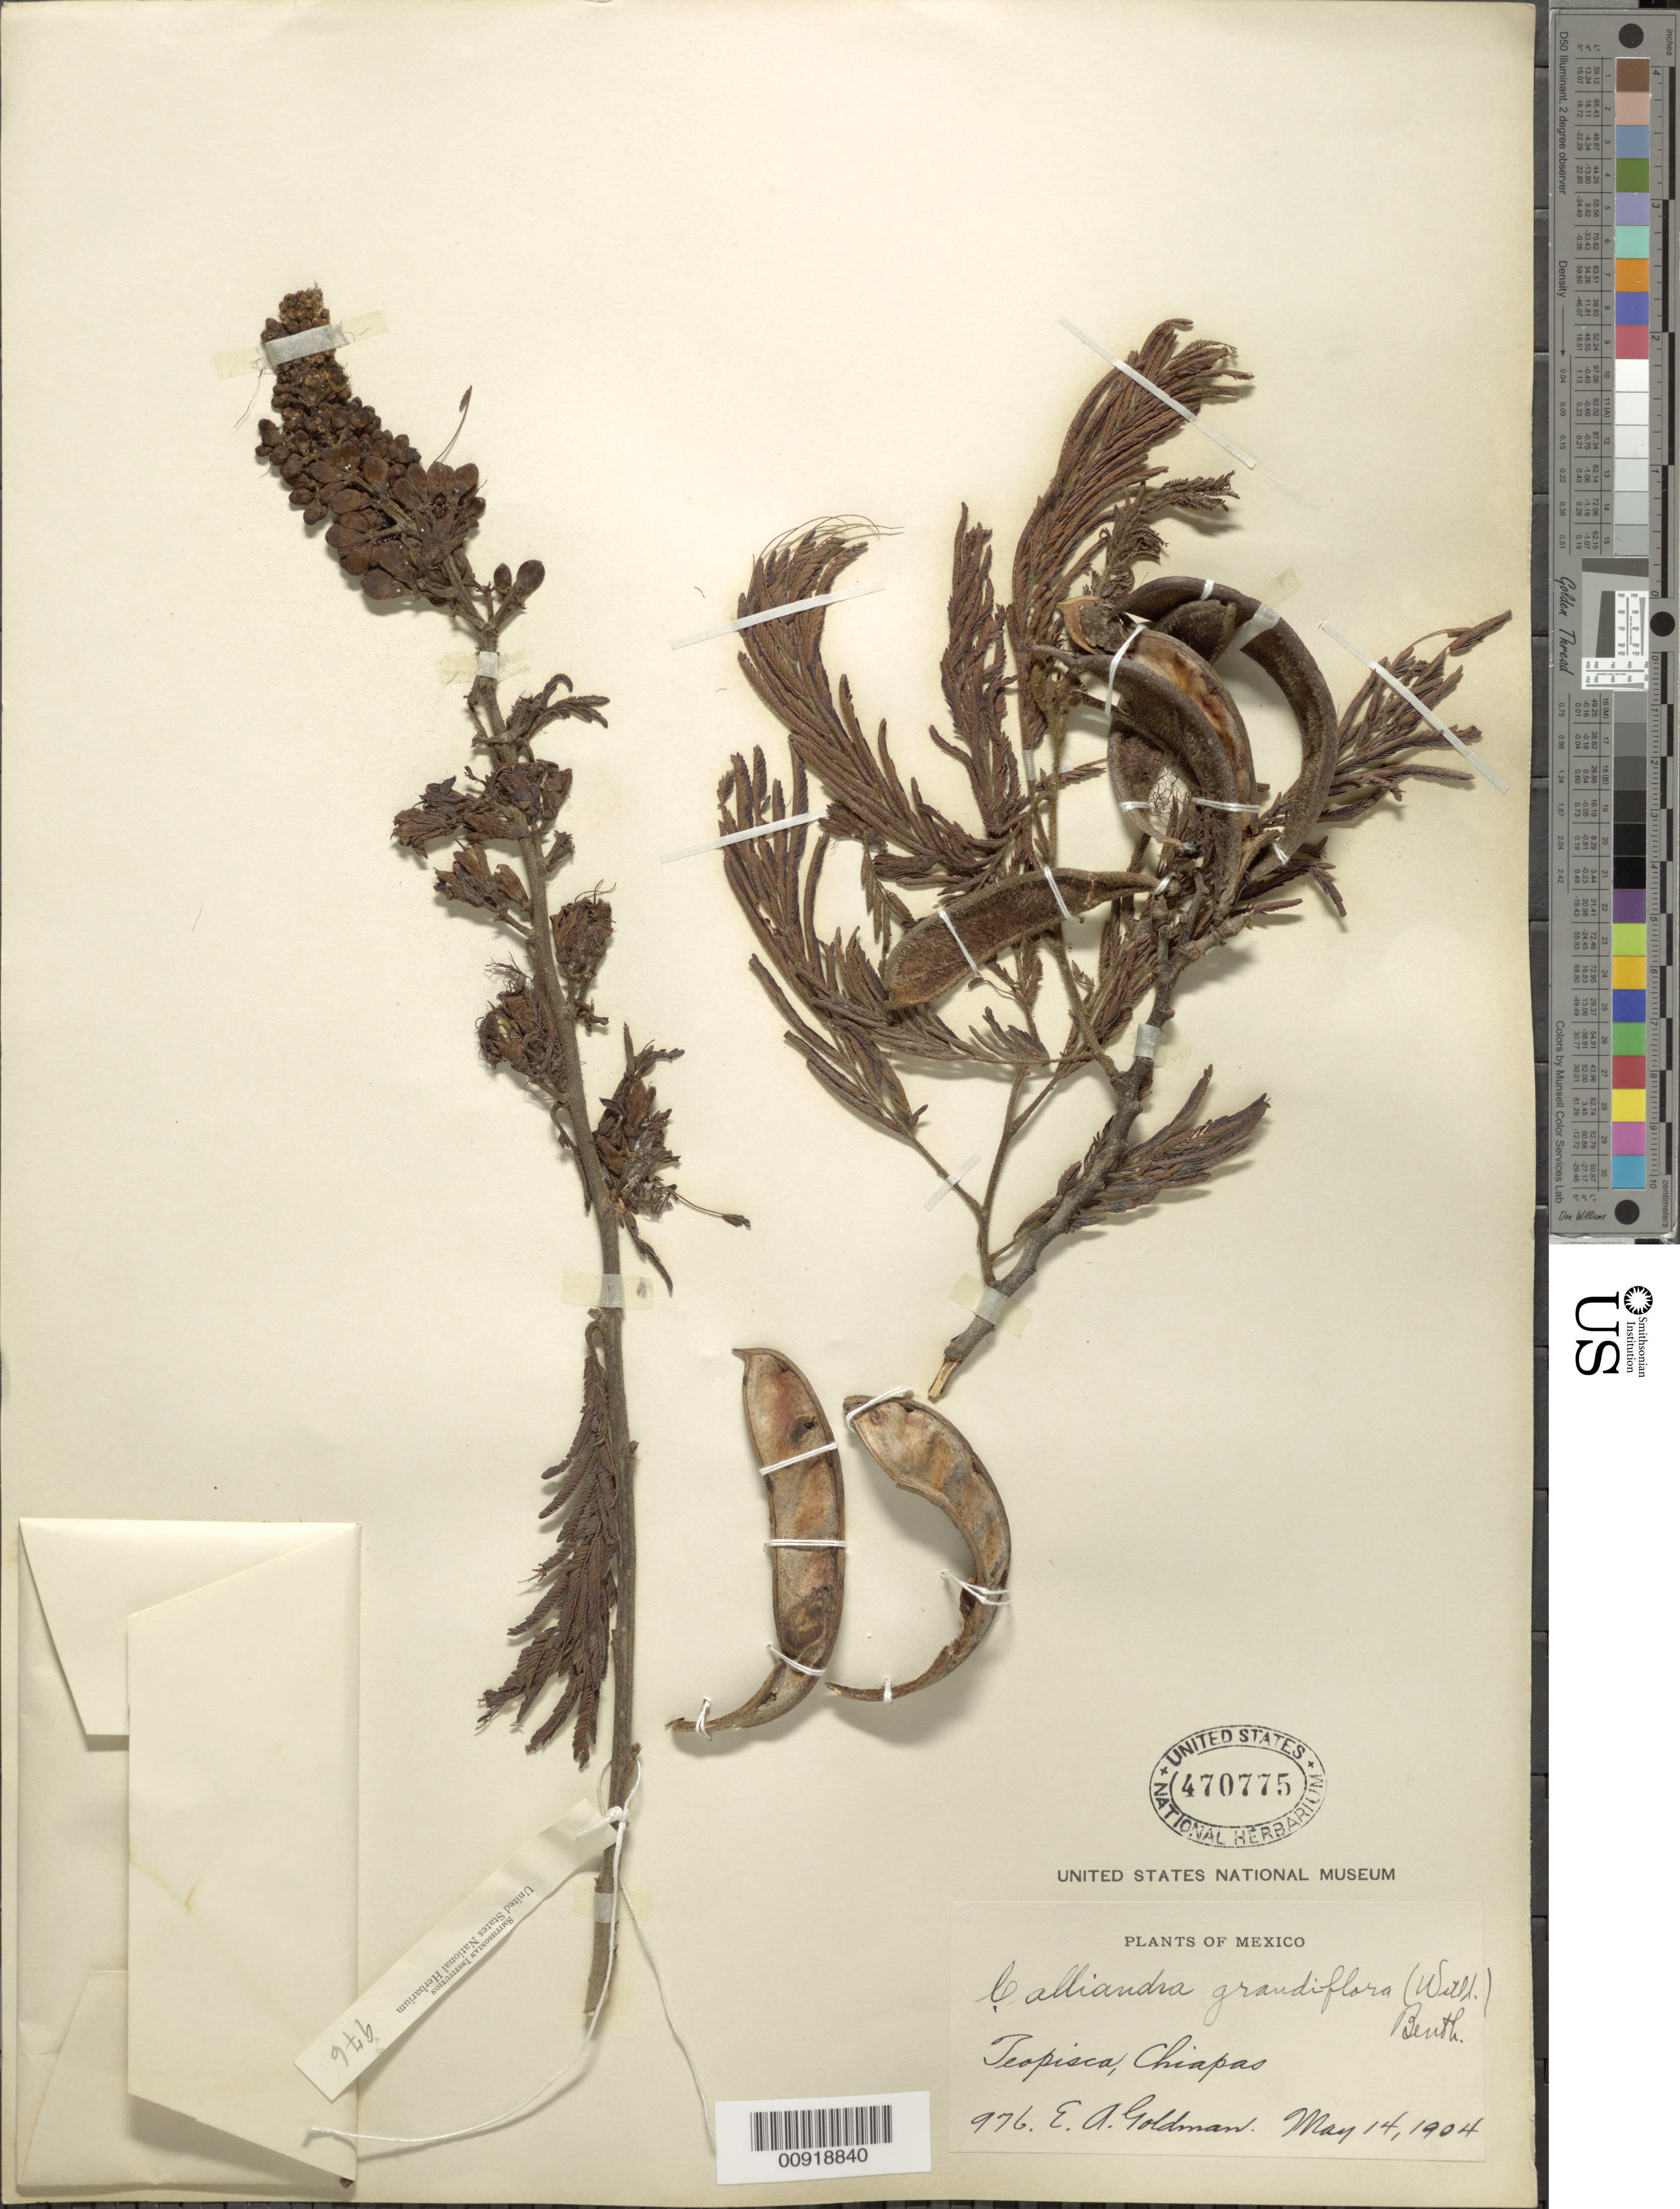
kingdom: Plantae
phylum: Tracheophyta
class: Magnoliopsida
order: Fabales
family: Fabaceae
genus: Calliandra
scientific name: Calliandra grandiflora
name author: (L'Hér.) Benth.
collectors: E. A. Goldman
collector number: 976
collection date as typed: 14 May 1904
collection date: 1904-05-14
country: Mexico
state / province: Chiapas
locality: Teopisca, Chiapas.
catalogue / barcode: US 470775